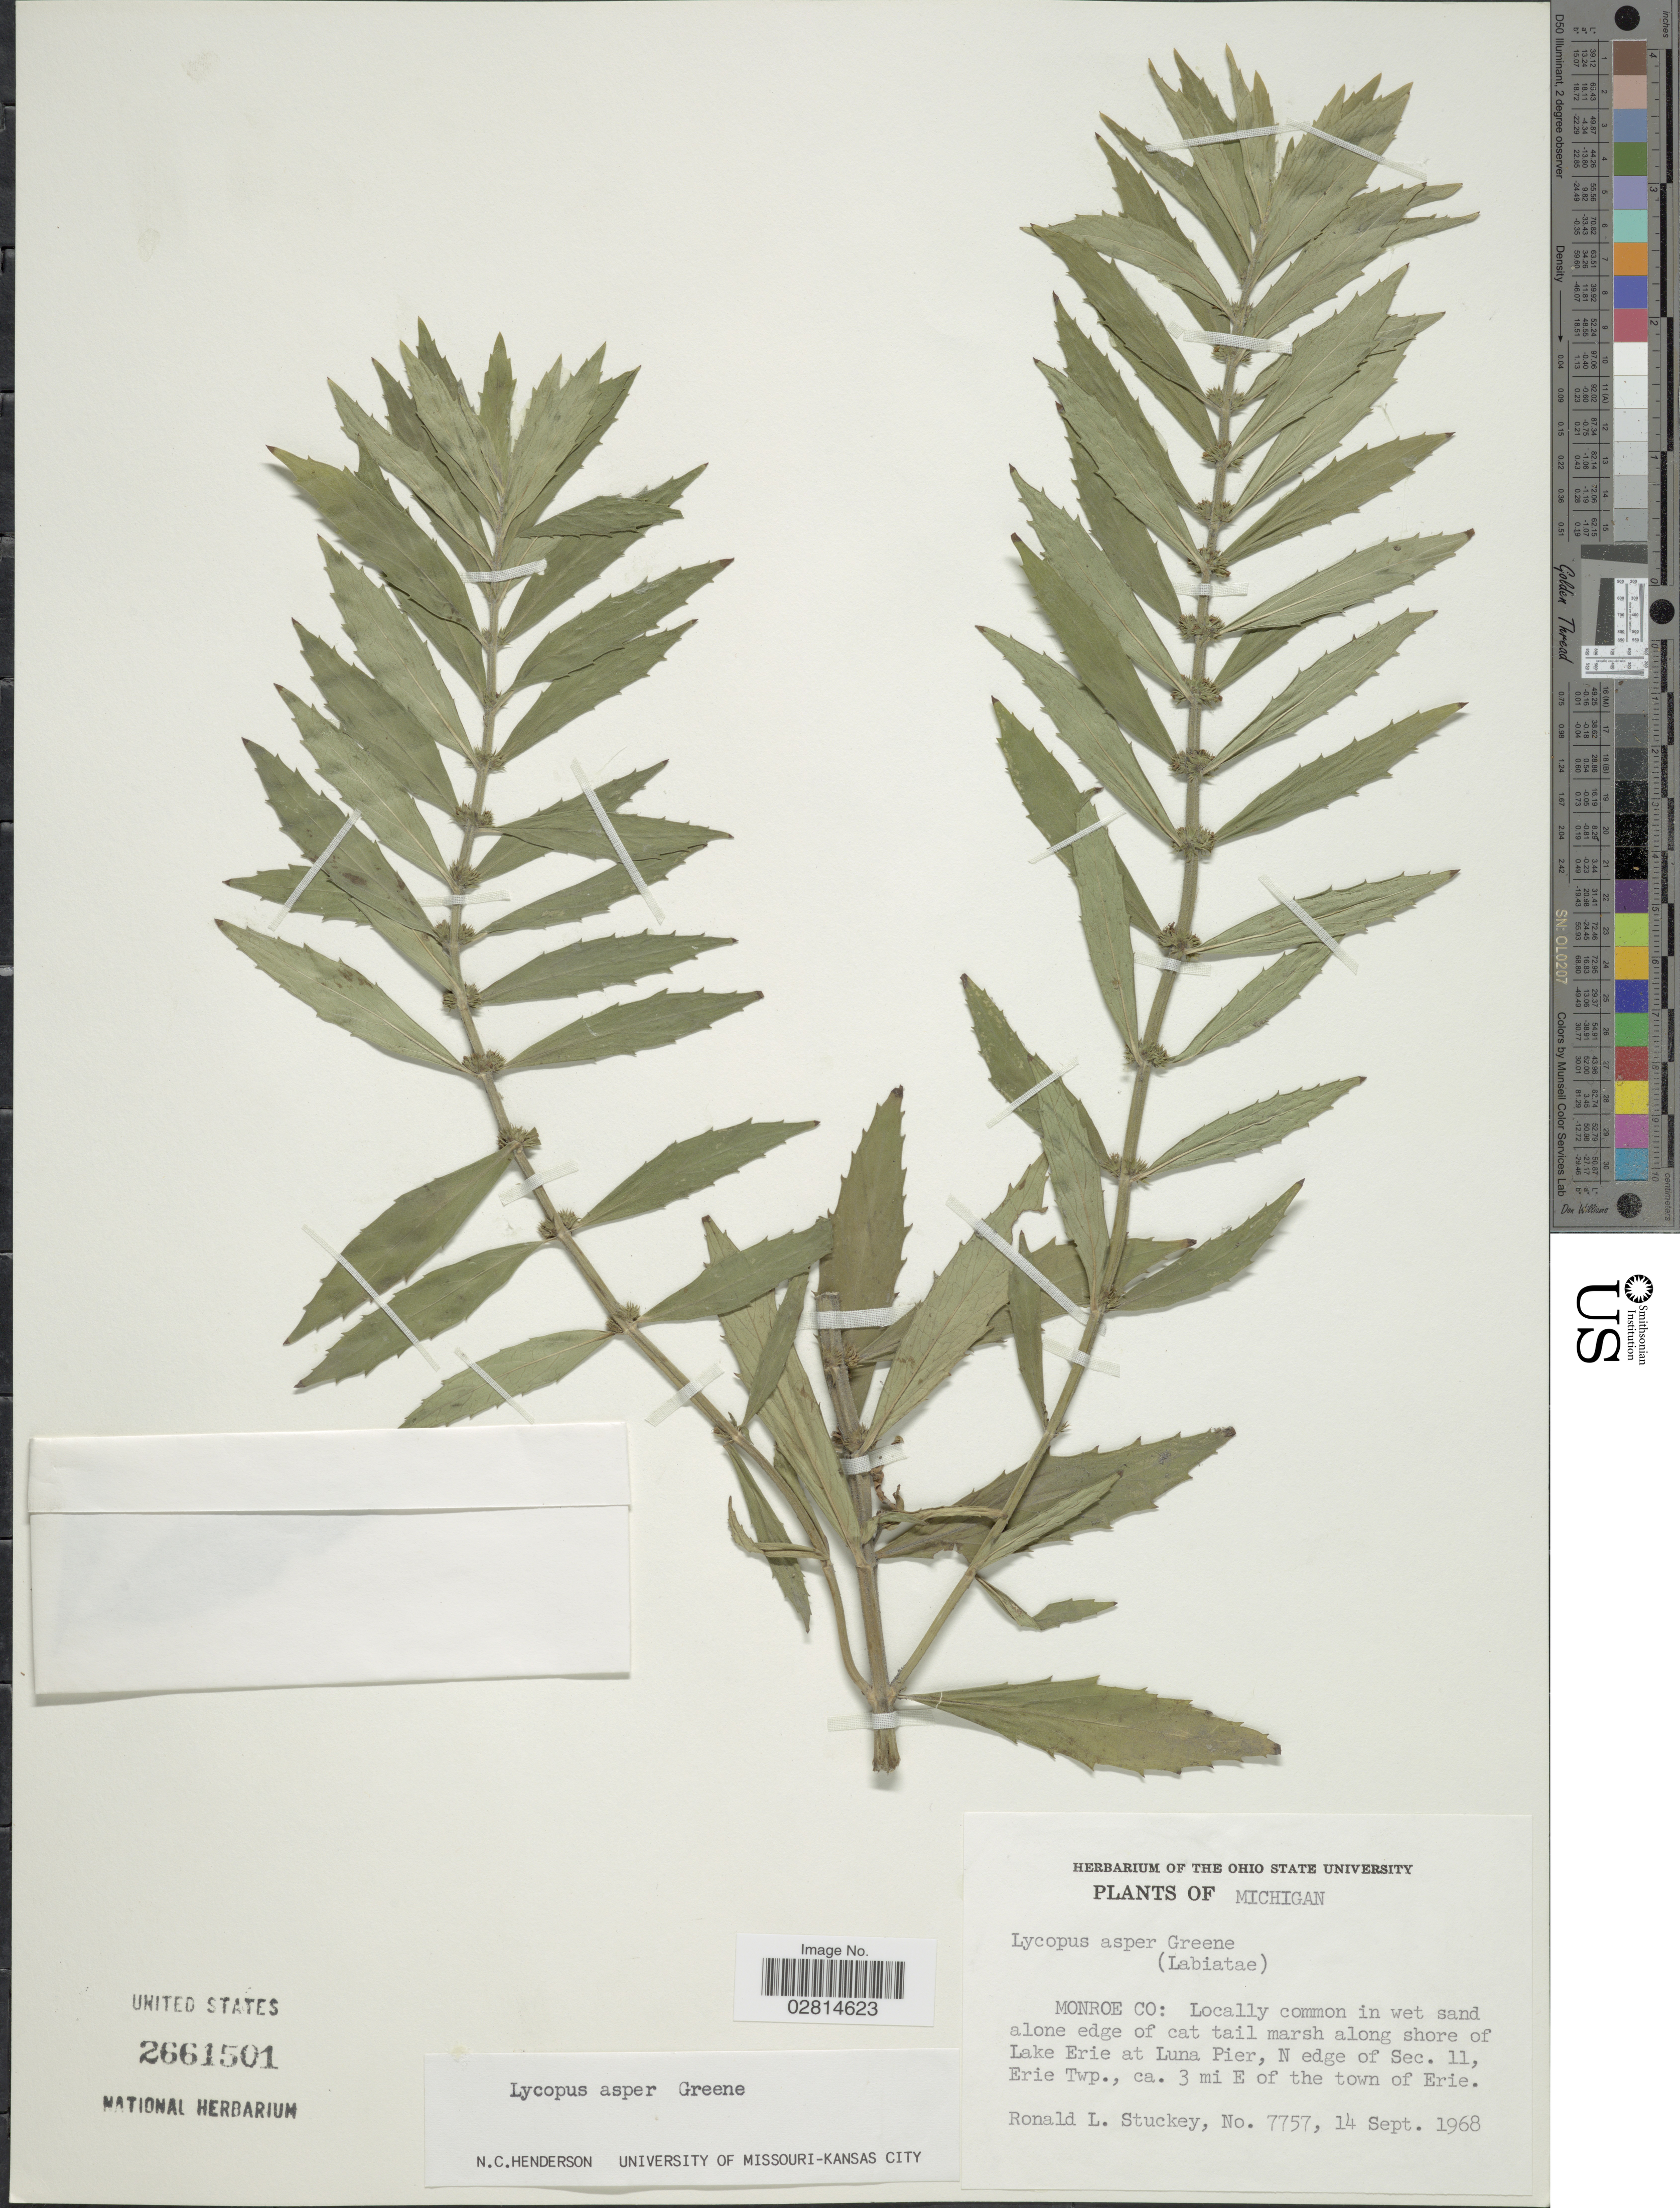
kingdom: Plantae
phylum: Tracheophyta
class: Magnoliopsida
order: Lamiales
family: Lamiaceae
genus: Lycopus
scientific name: Lycopus asper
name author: Greene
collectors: R. L. Stuckey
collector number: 7757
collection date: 1968-09-14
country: United States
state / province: Michigan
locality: Monroe Co: Locally common in wet sand alone edge of cat tail marsh along shore of Lake Erie at Luna Pier, N edge of Sec. 11, Erie Twp., ca. 3 mi E of the town of Erie.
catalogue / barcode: US 2661501